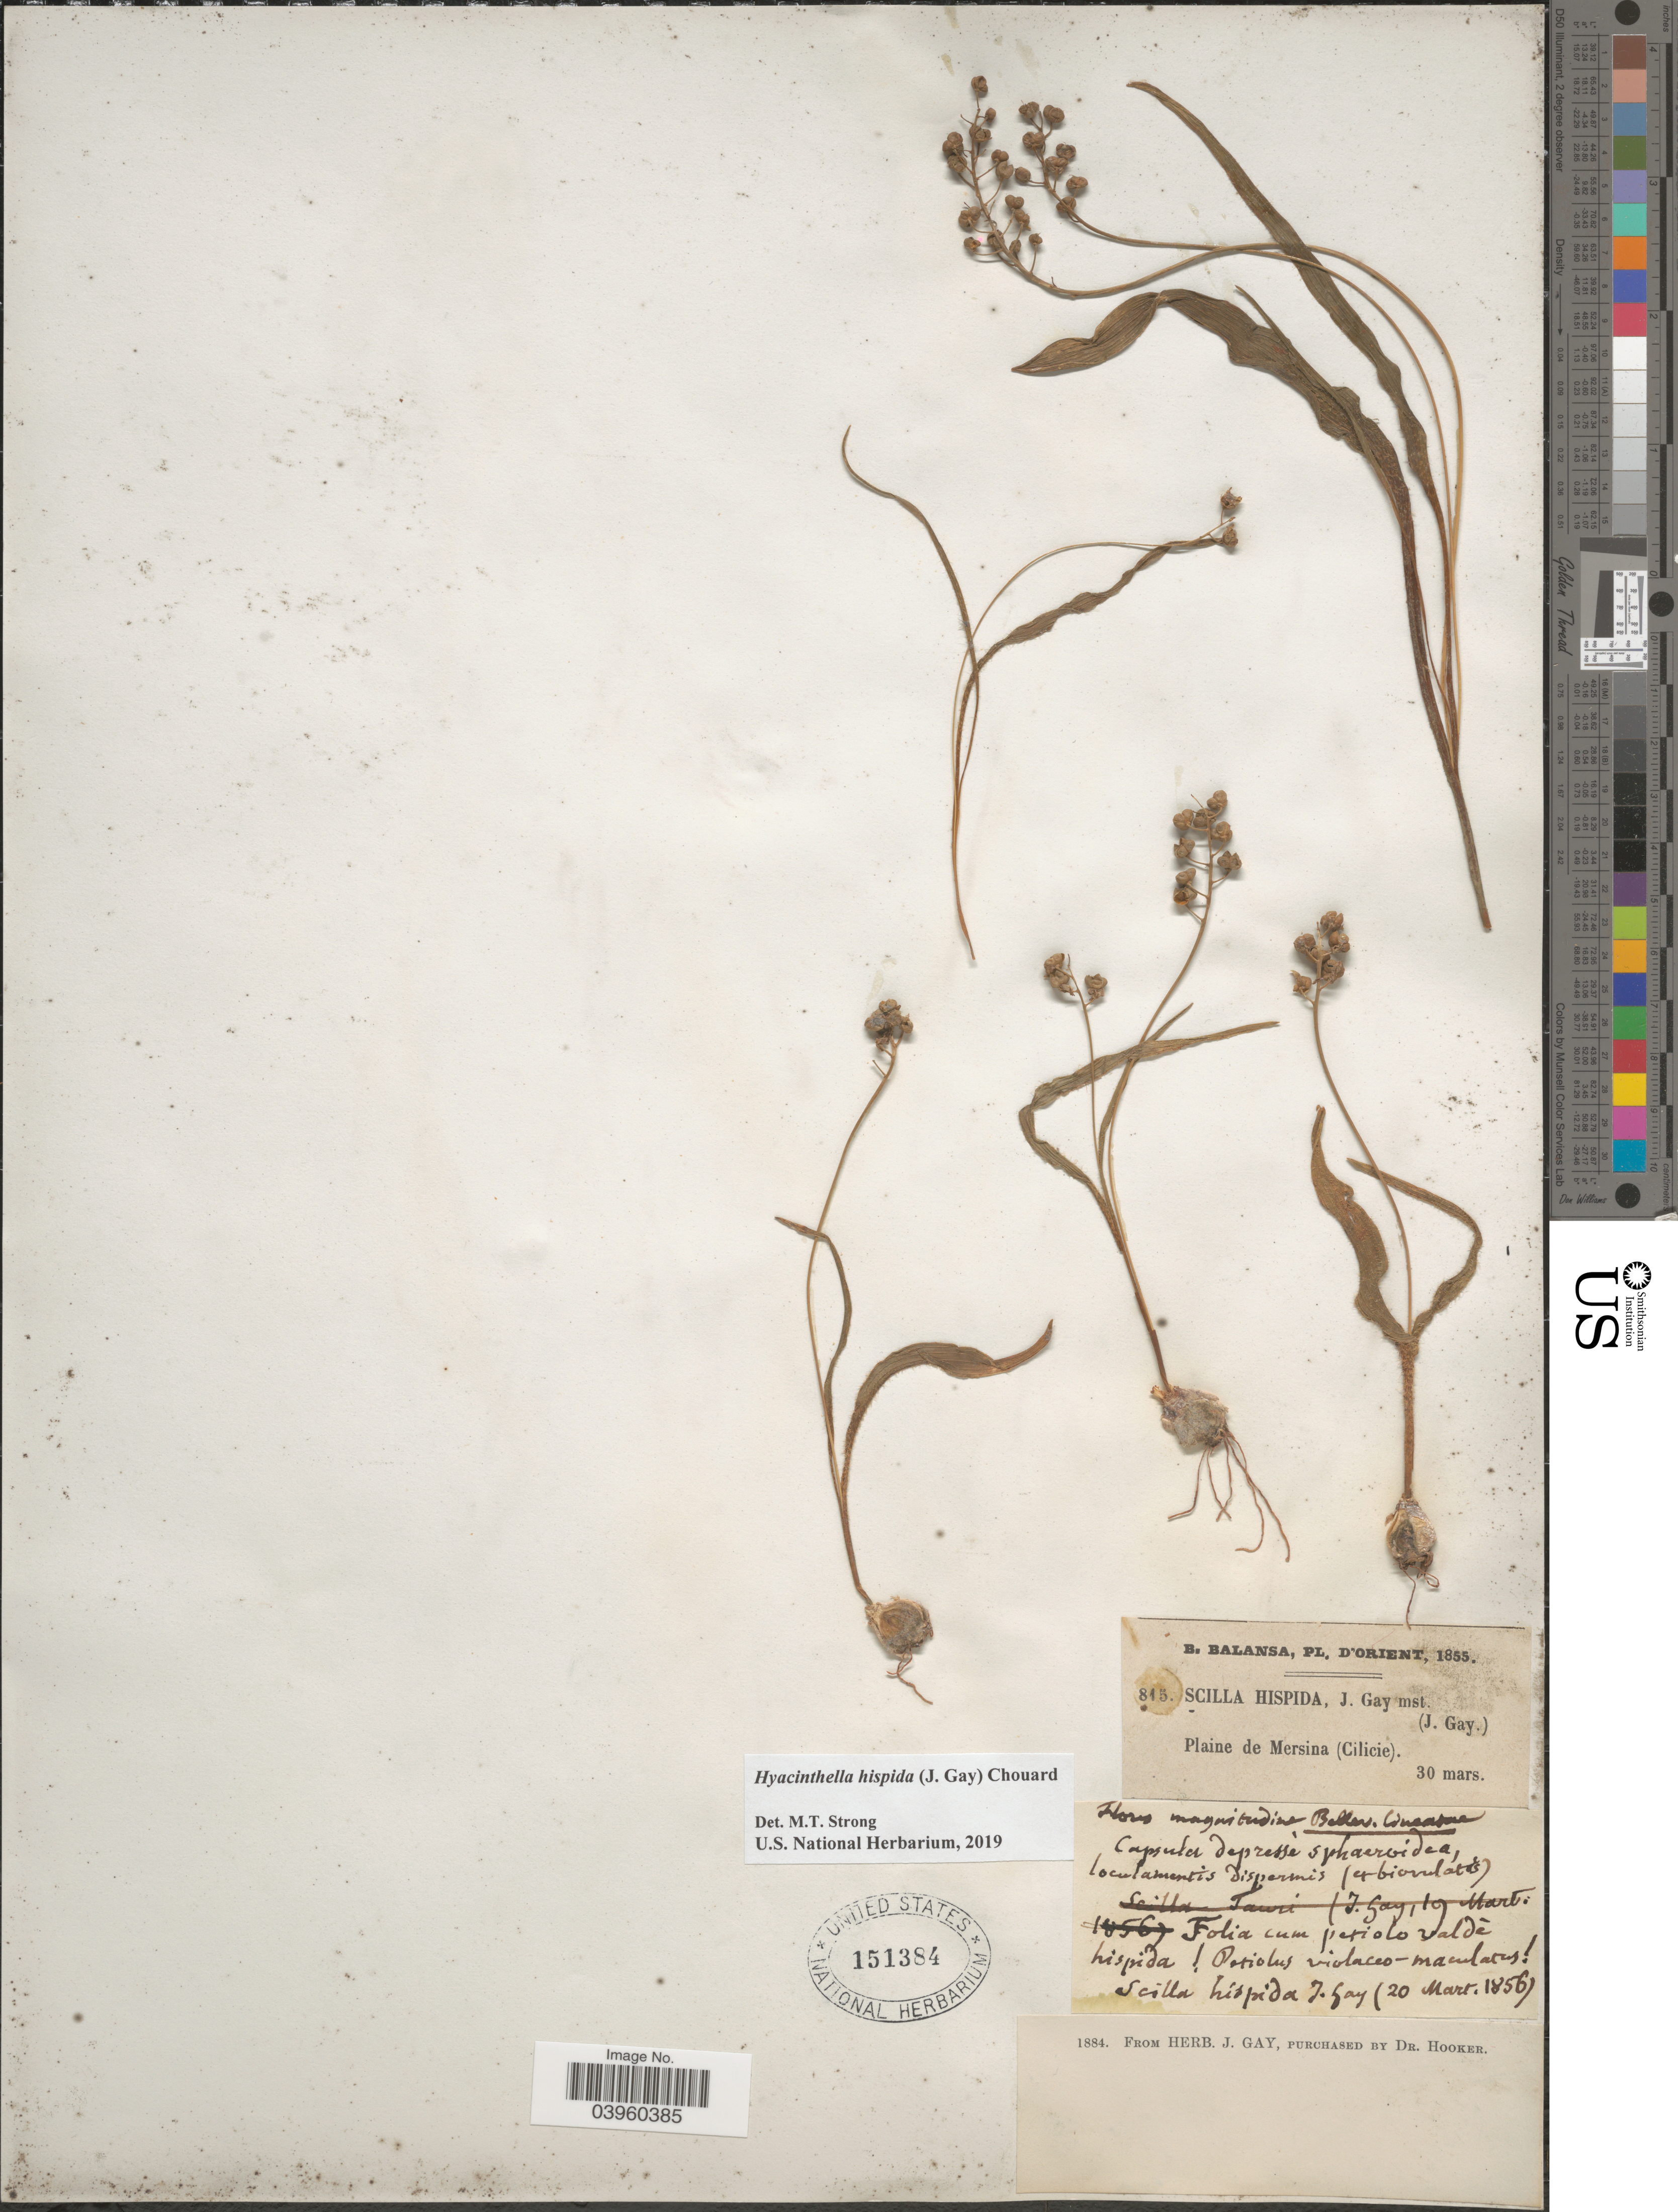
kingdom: Plantae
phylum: Tracheophyta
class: Liliopsida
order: Asparagales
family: Asparagaceae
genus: Hyacinthella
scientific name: Hyacinthella hispida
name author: (J. Gay) Chouard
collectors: B. Balansa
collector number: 815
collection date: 1855-03-30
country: Turkey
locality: D'Orient. Plaine de Mersina (Cilicie).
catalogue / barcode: US 151384